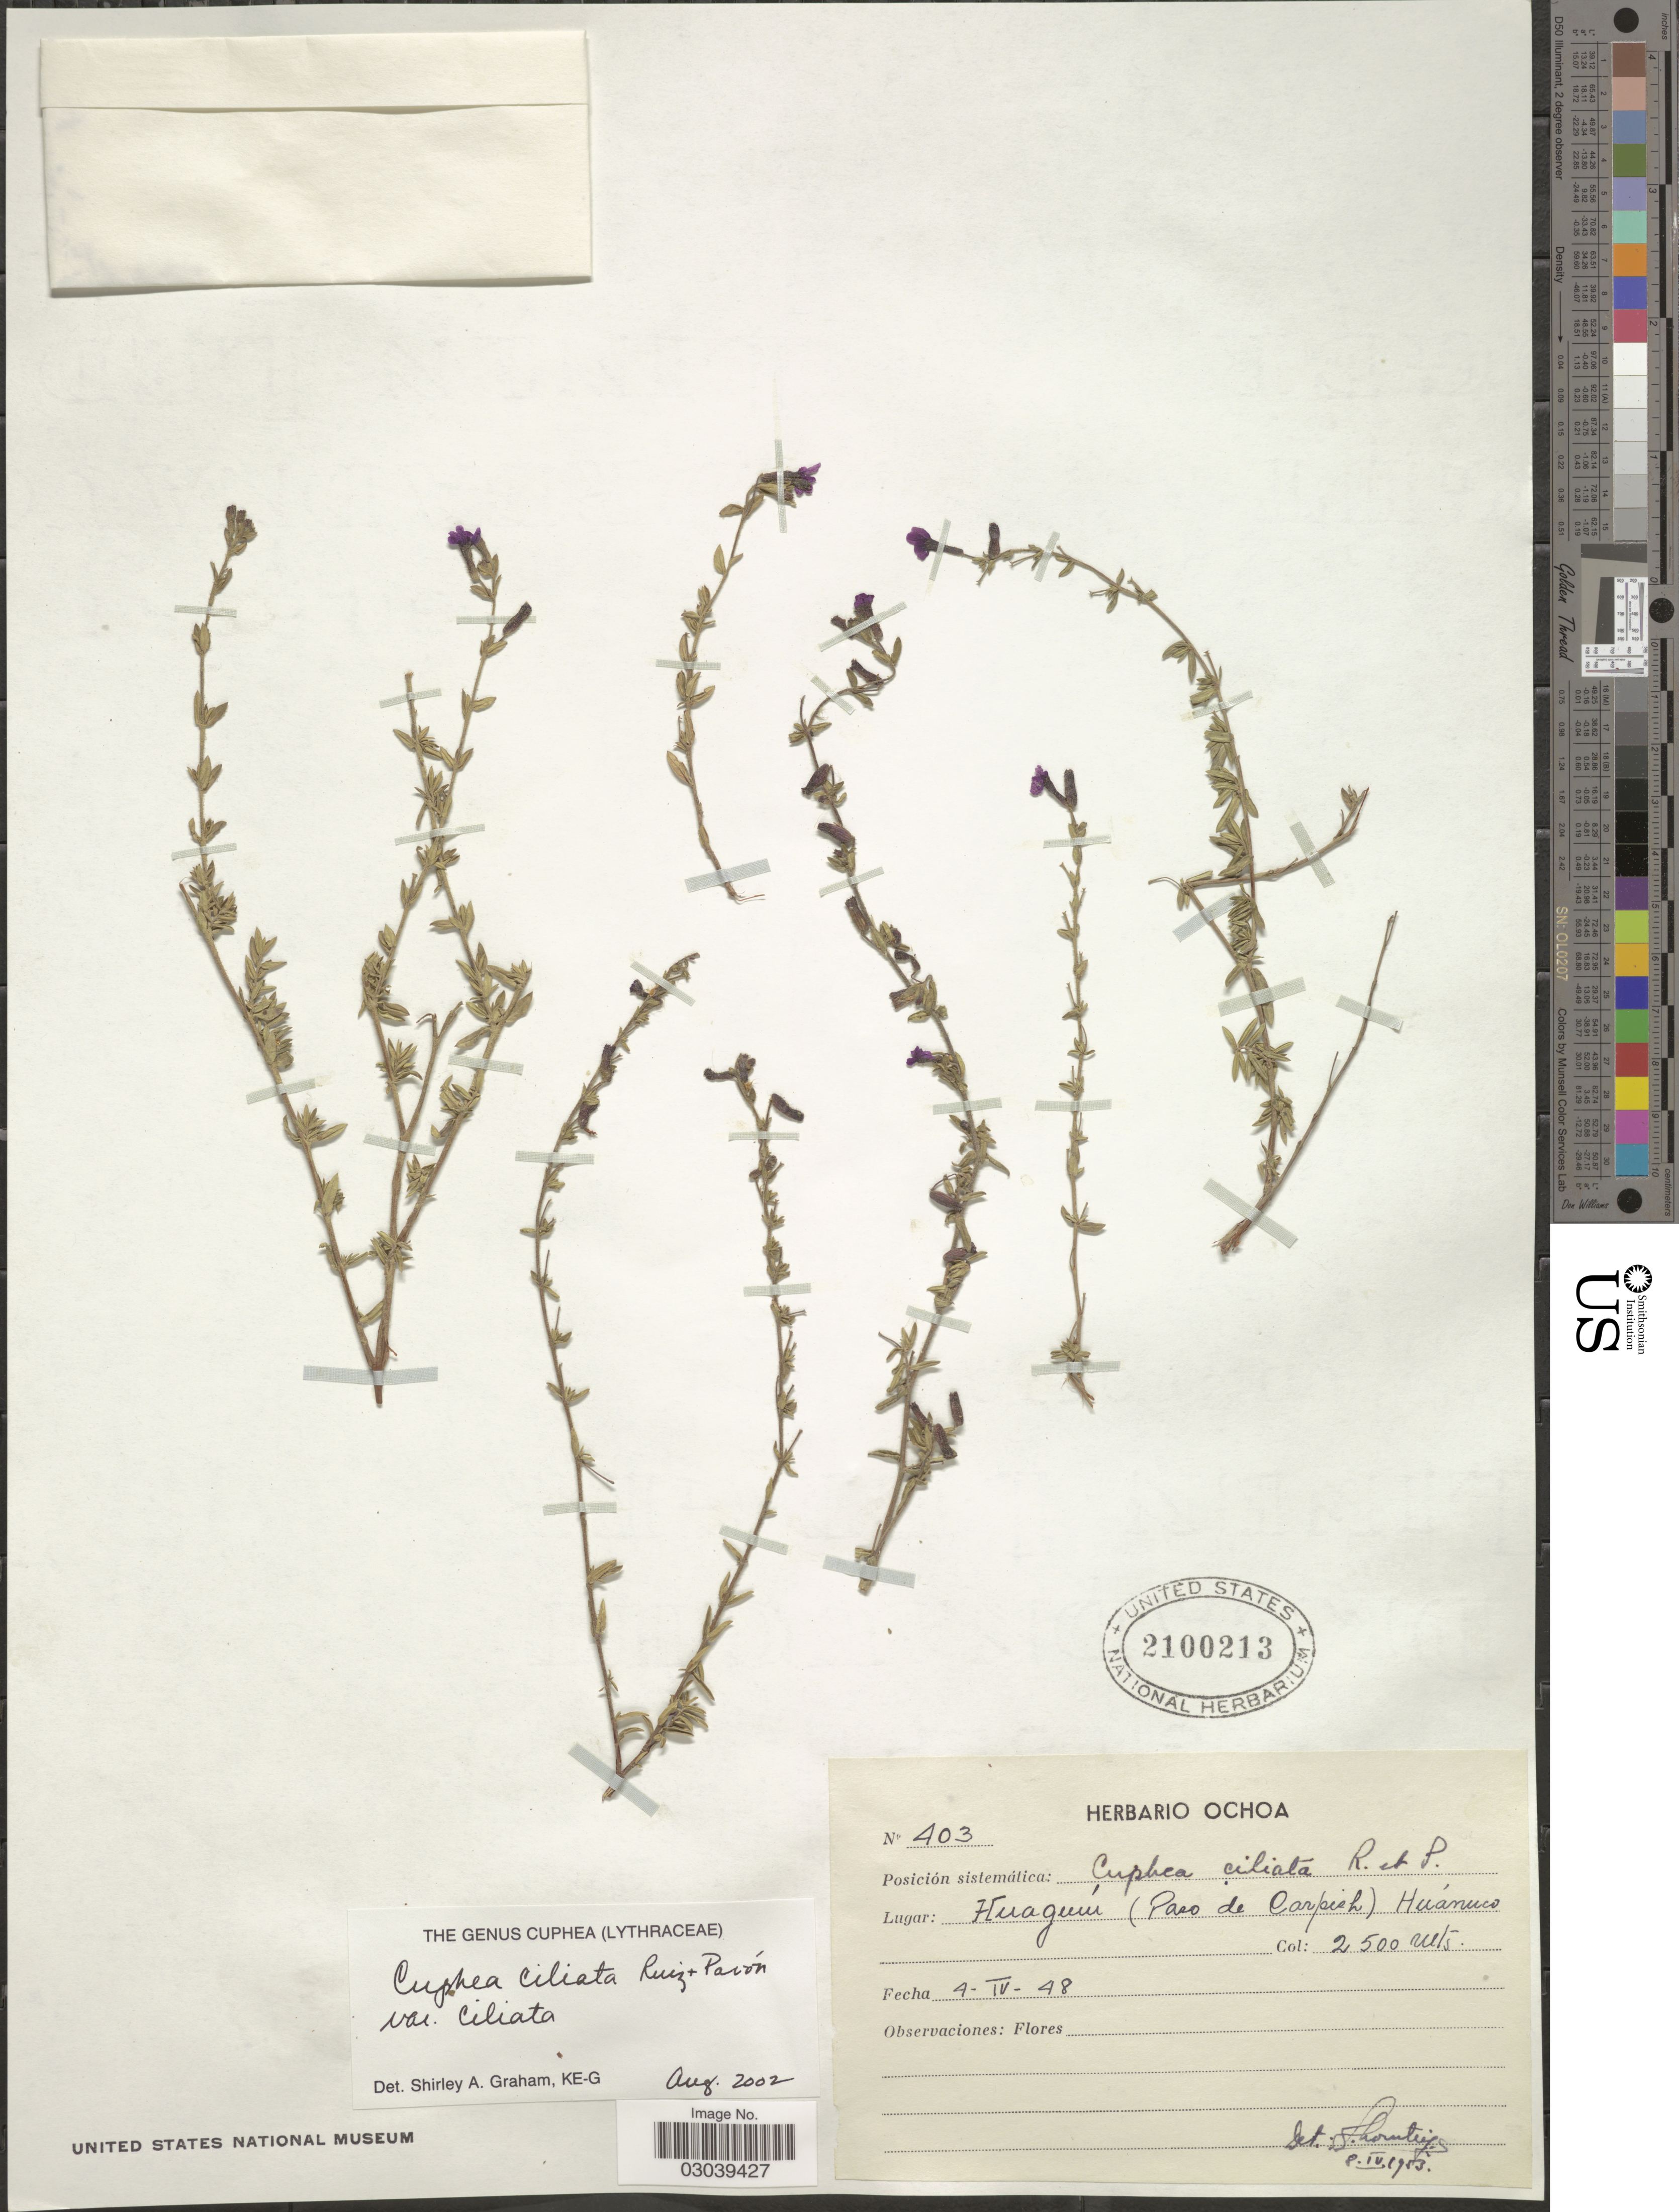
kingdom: Plantae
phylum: Tracheophyta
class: Magnoliopsida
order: Myrtales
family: Lythraceae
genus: Cuphea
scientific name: Cuphea ciliata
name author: Ruiz & Pav.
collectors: ex herb. Ochoa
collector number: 403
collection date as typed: Transcribed d/m/y: 4/4/48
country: Peru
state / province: Huánuco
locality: Huaguín (Paso de Carpish)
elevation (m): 2500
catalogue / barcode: US 2100213